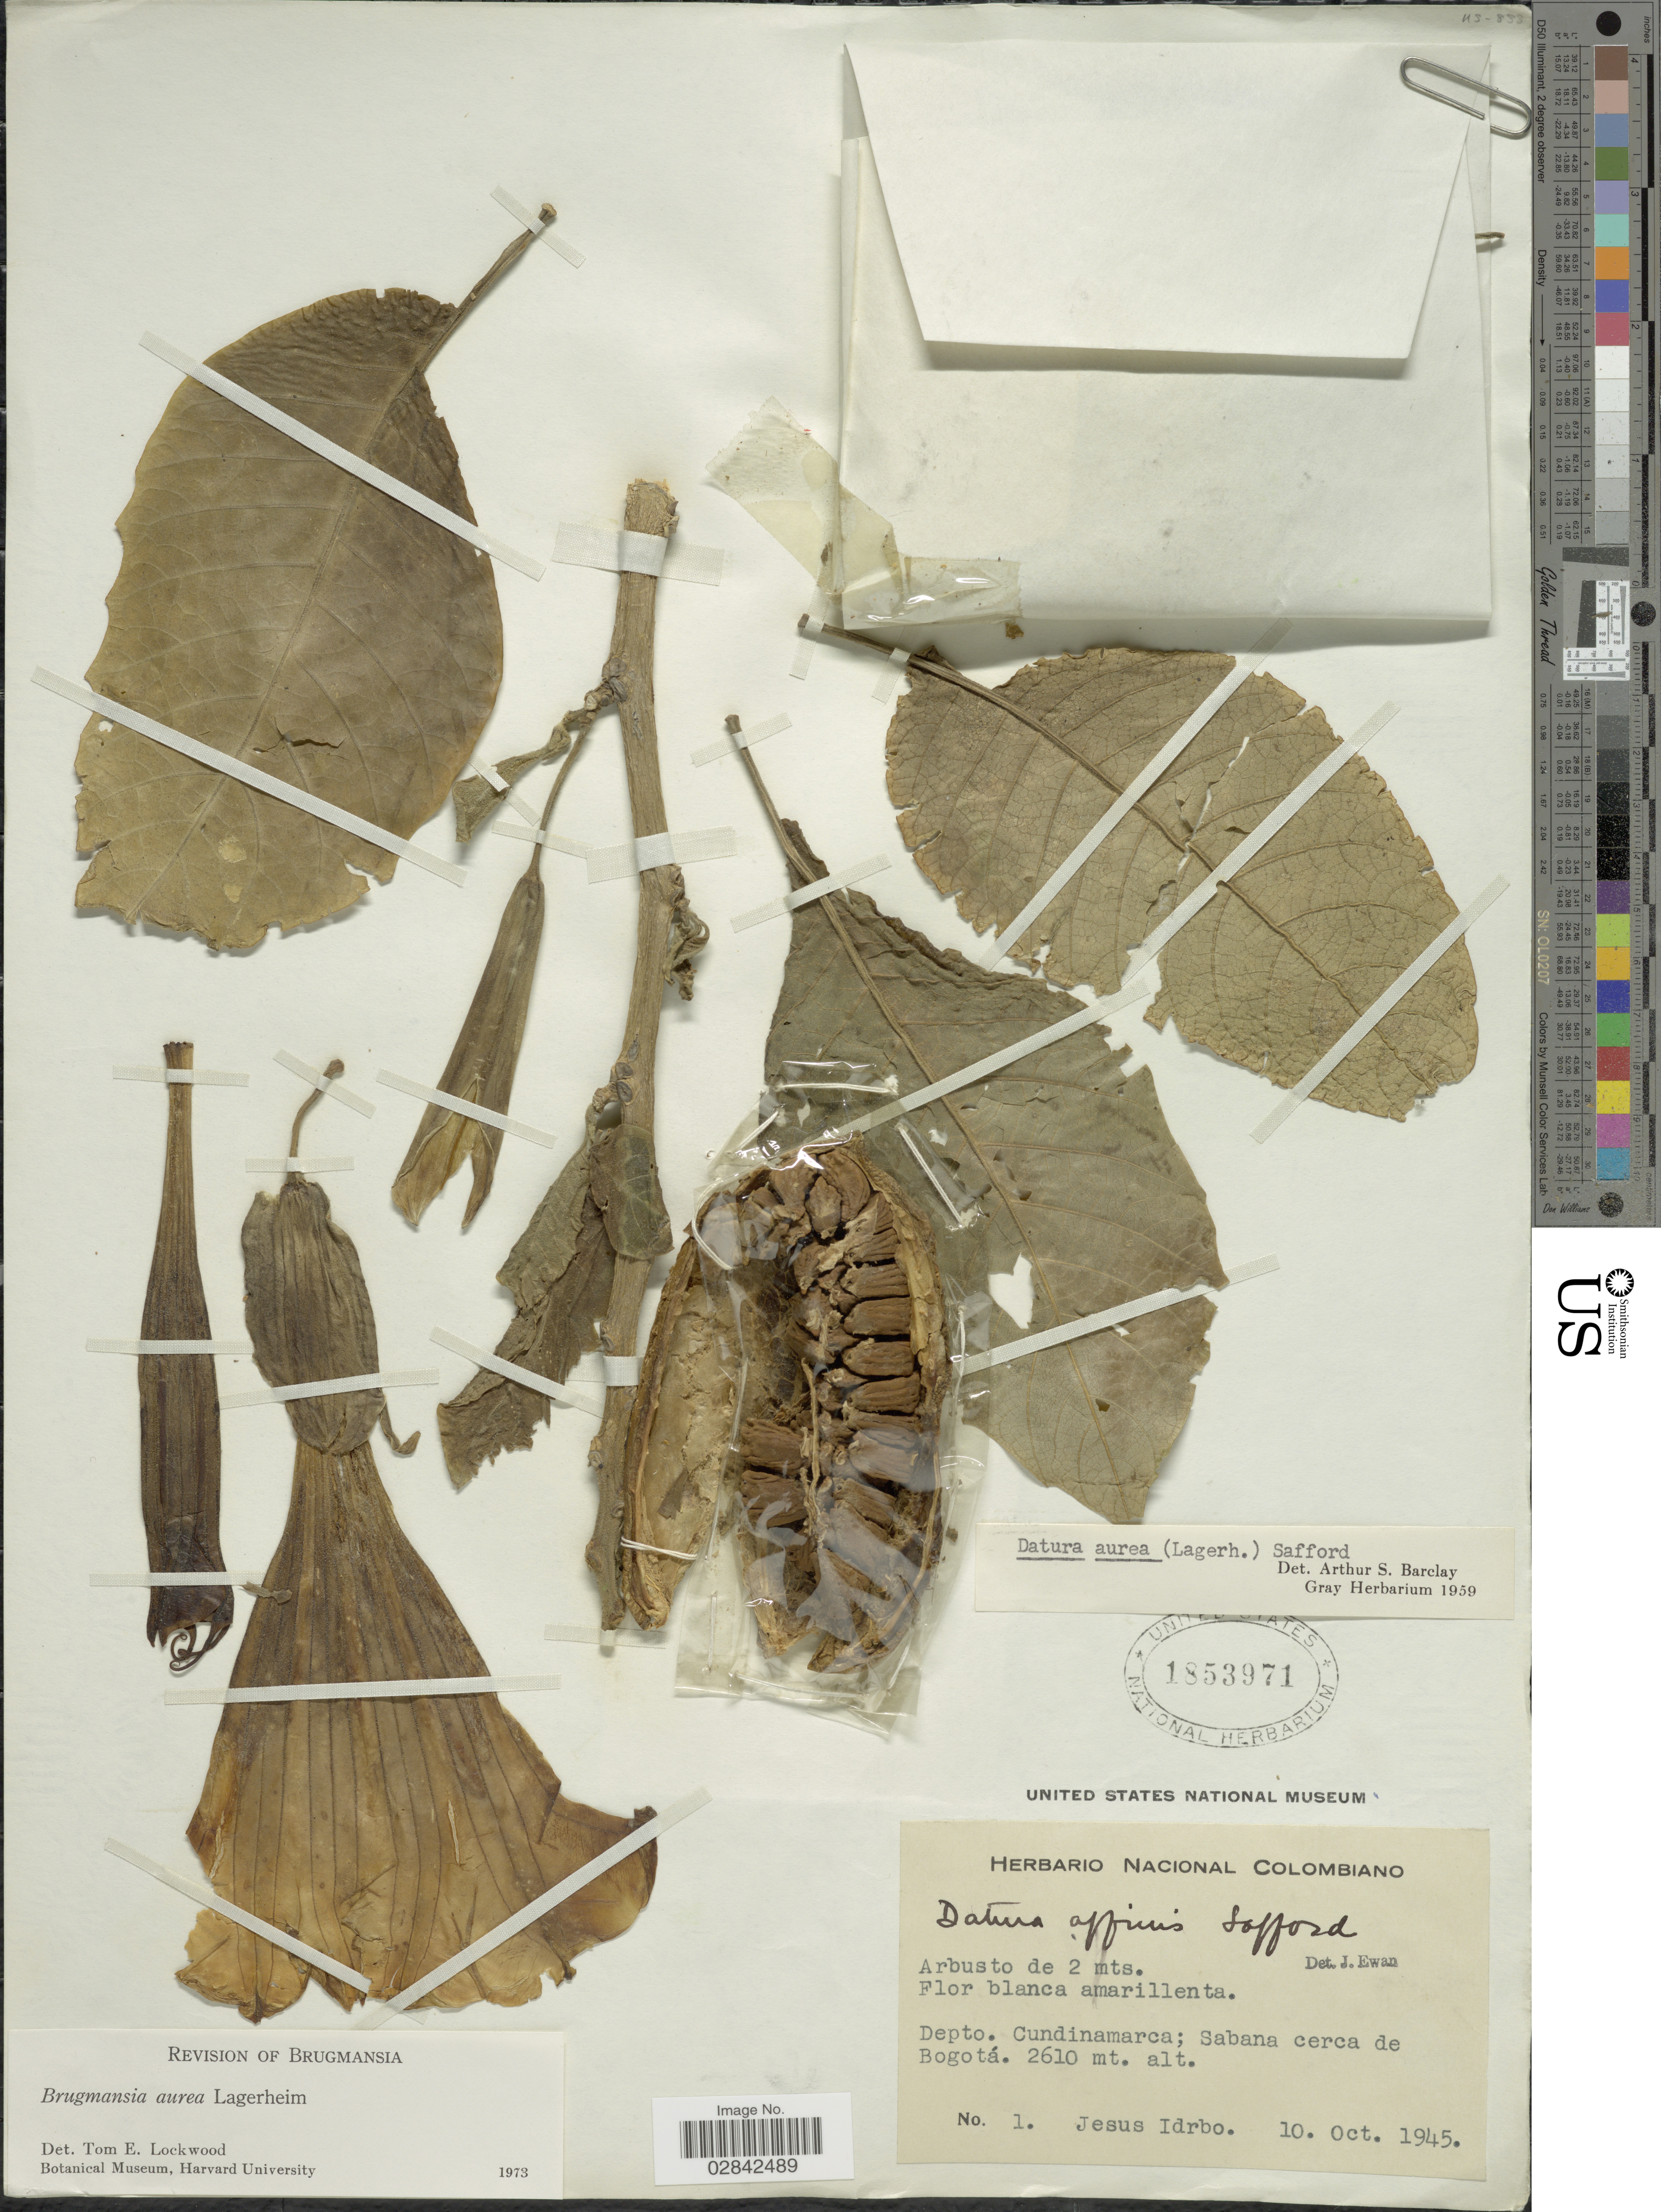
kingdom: Plantae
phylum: Tracheophyta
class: Magnoliopsida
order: Solanales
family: Solanaceae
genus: Brugmansia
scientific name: Brugmansia aurea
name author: Lagerh.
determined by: Lockwood, T. E.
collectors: J. Idrbo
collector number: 1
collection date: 1945-10-10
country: Colombia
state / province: Cundinamarca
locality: Depto. Cundinamarca; Sabana cerca de Bogotá.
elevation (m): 2610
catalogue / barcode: US 1853971